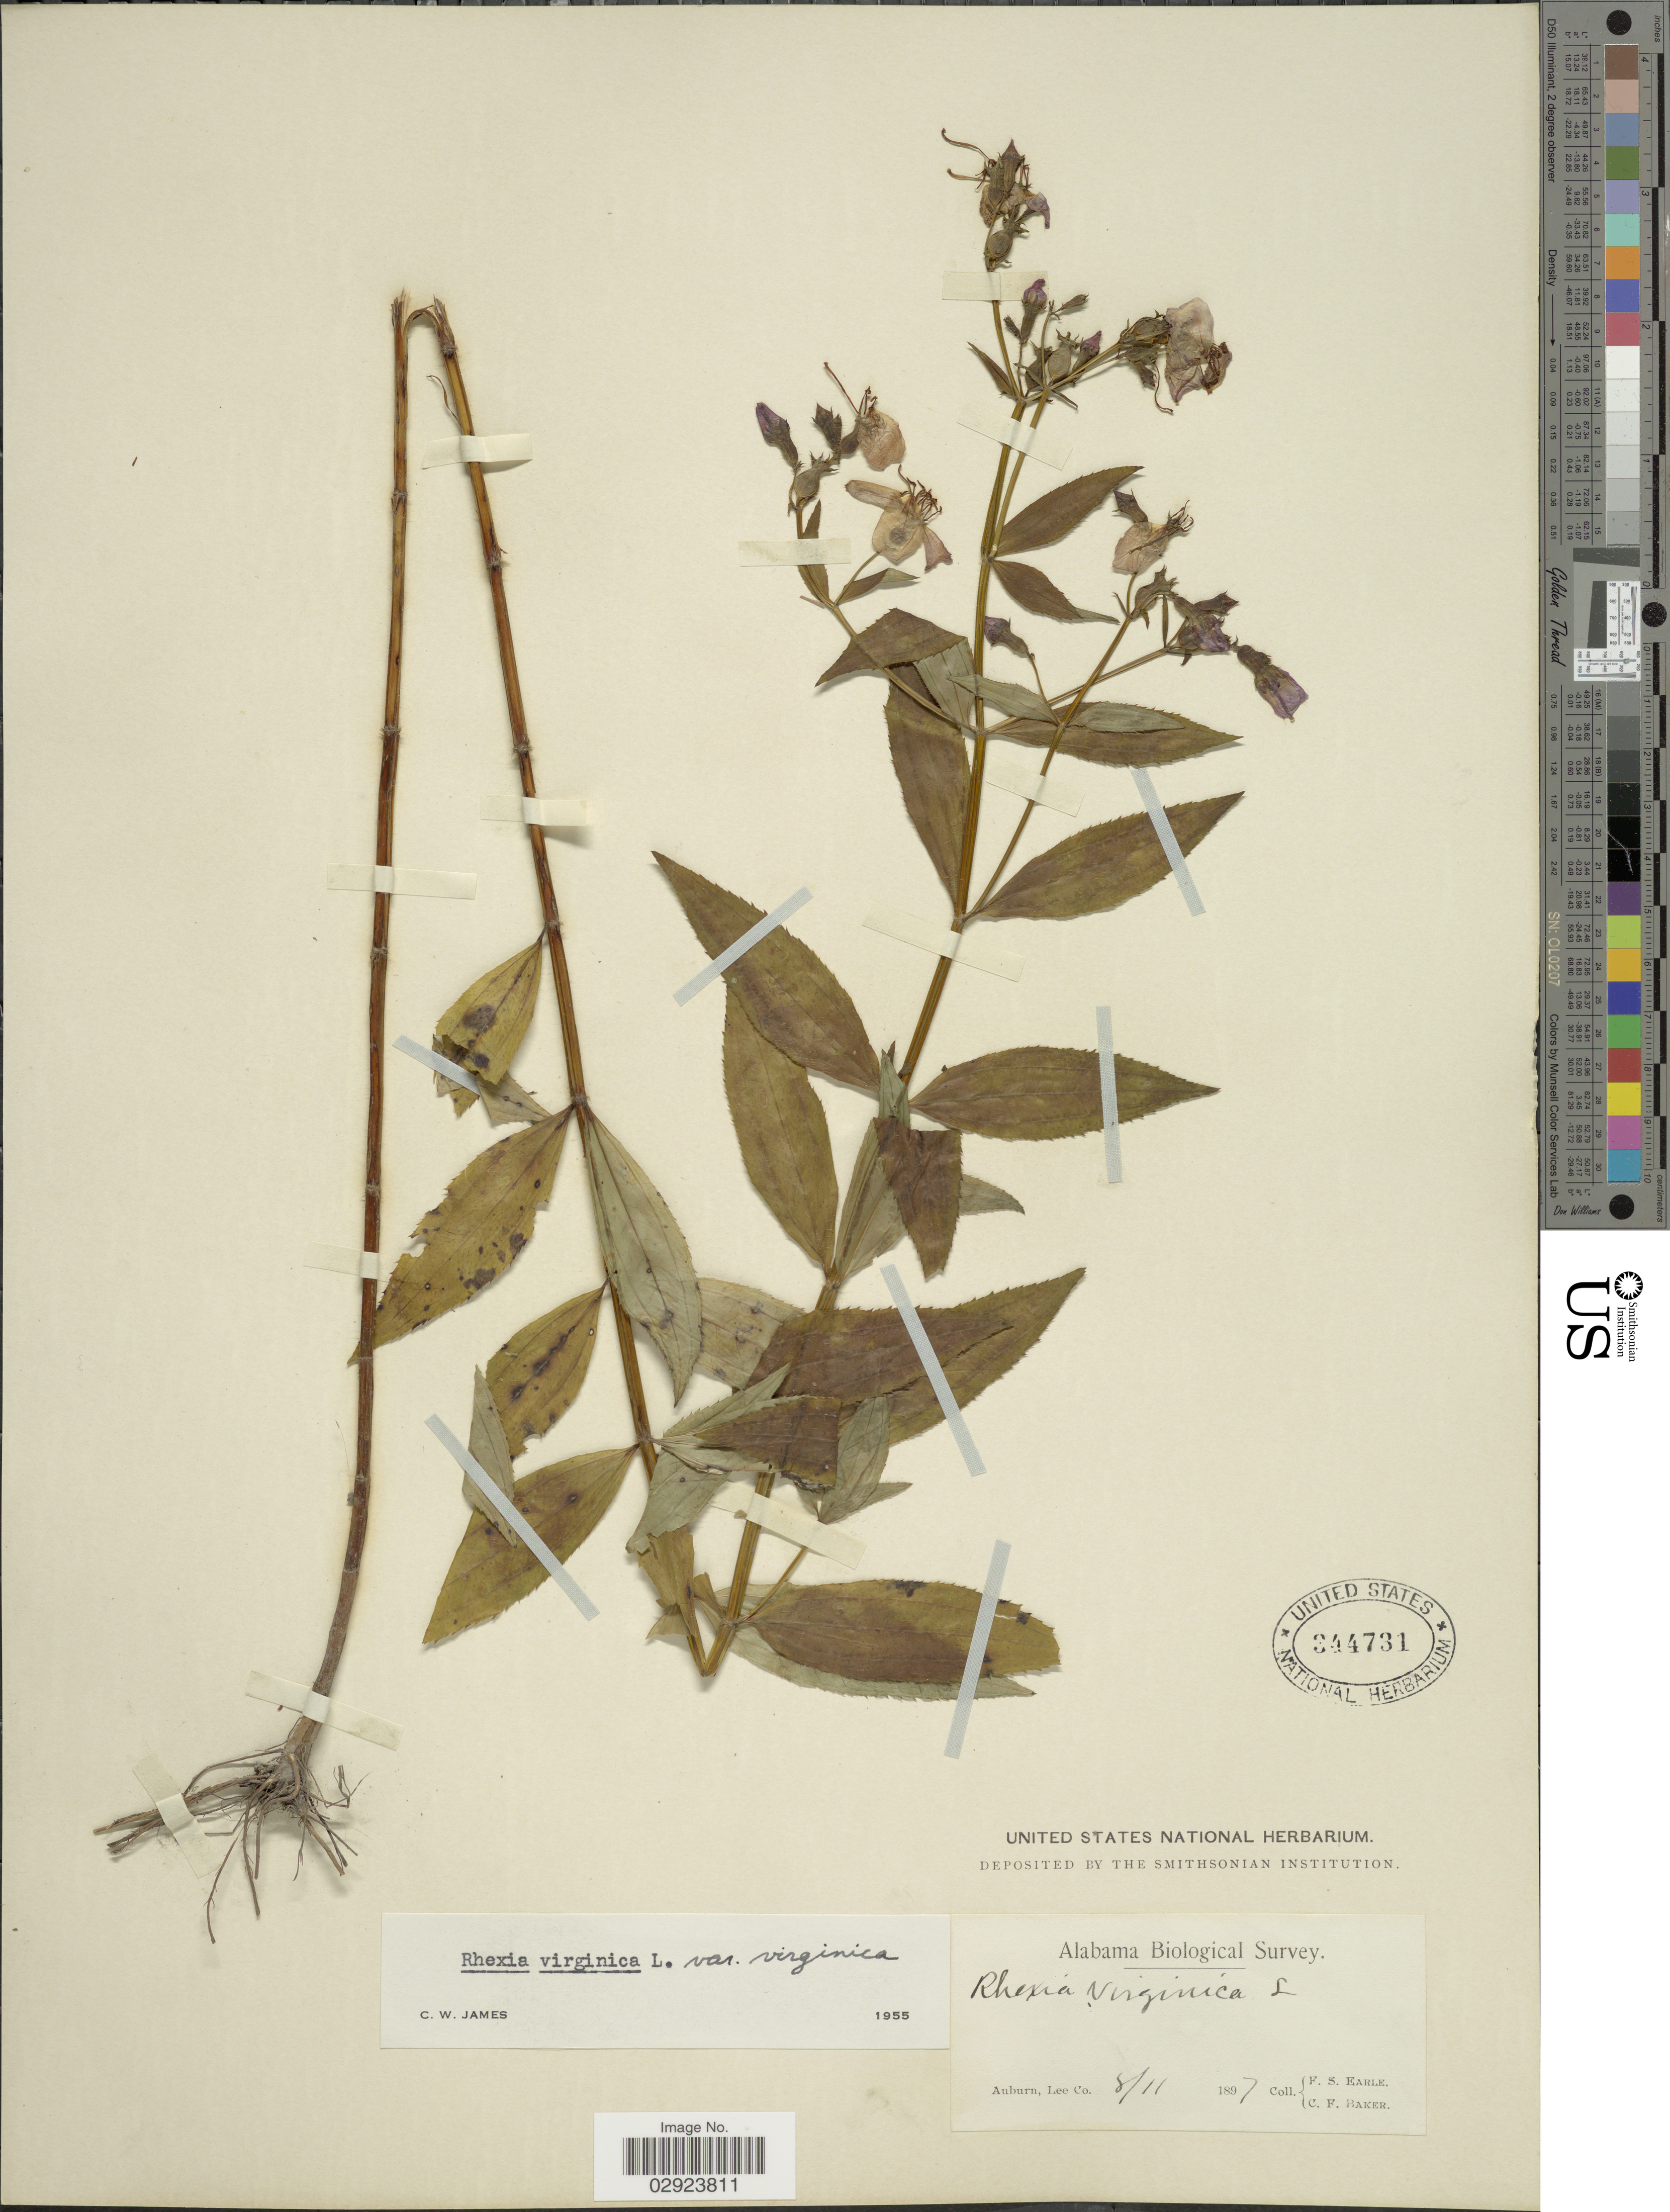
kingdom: Plantae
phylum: Tracheophyta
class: Magnoliopsida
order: Myrtales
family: Melastomataceae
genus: Rhexia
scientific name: Rhexia virginica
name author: L.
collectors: F. S. Earle & C. F. Baker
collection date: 1897-08-11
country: United States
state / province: Alabama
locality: Auburn, Lee Co.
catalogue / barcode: US 344731